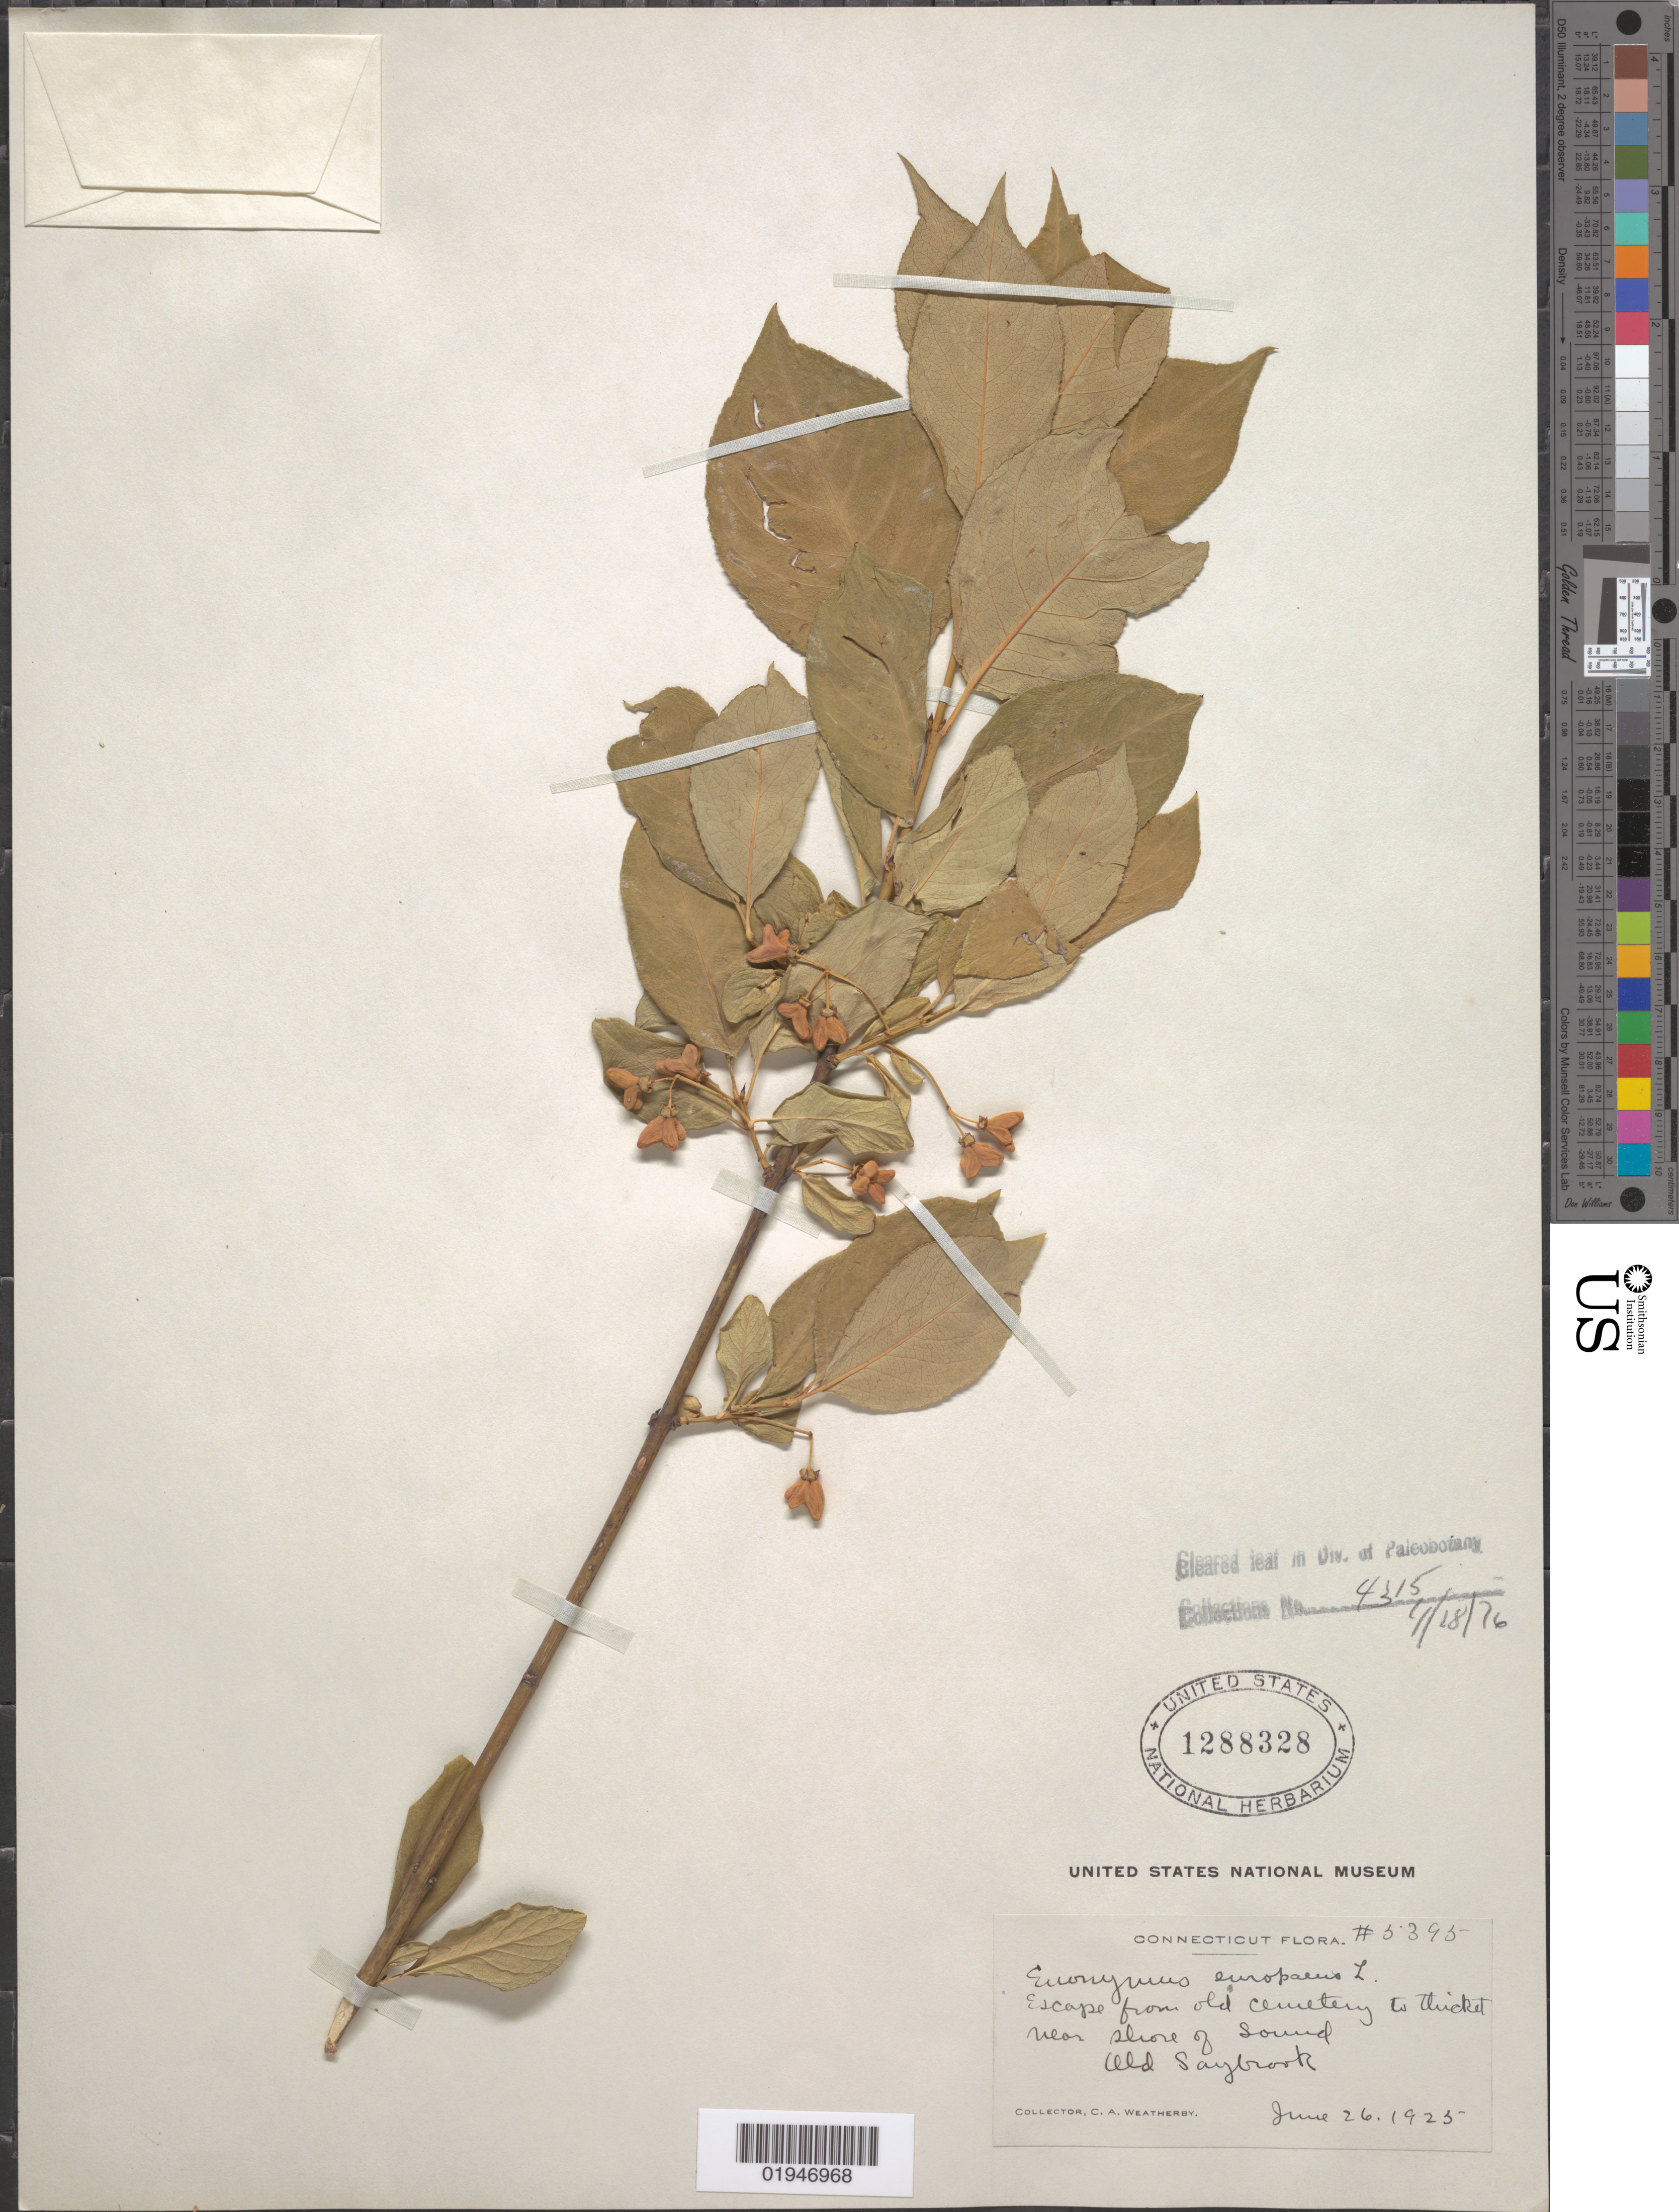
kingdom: Plantae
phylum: Tracheophyta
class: Magnoliopsida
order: Celastrales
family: Celastraceae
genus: Euonymus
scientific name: Euonymus europaeus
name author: L.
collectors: C. A. Weatherby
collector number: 5395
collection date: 1925-06-26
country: United States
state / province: Connecticut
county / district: Middlesex County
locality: Old Saybrook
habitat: Escape from old cemetery to thicket near shore of sound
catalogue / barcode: US 1288328